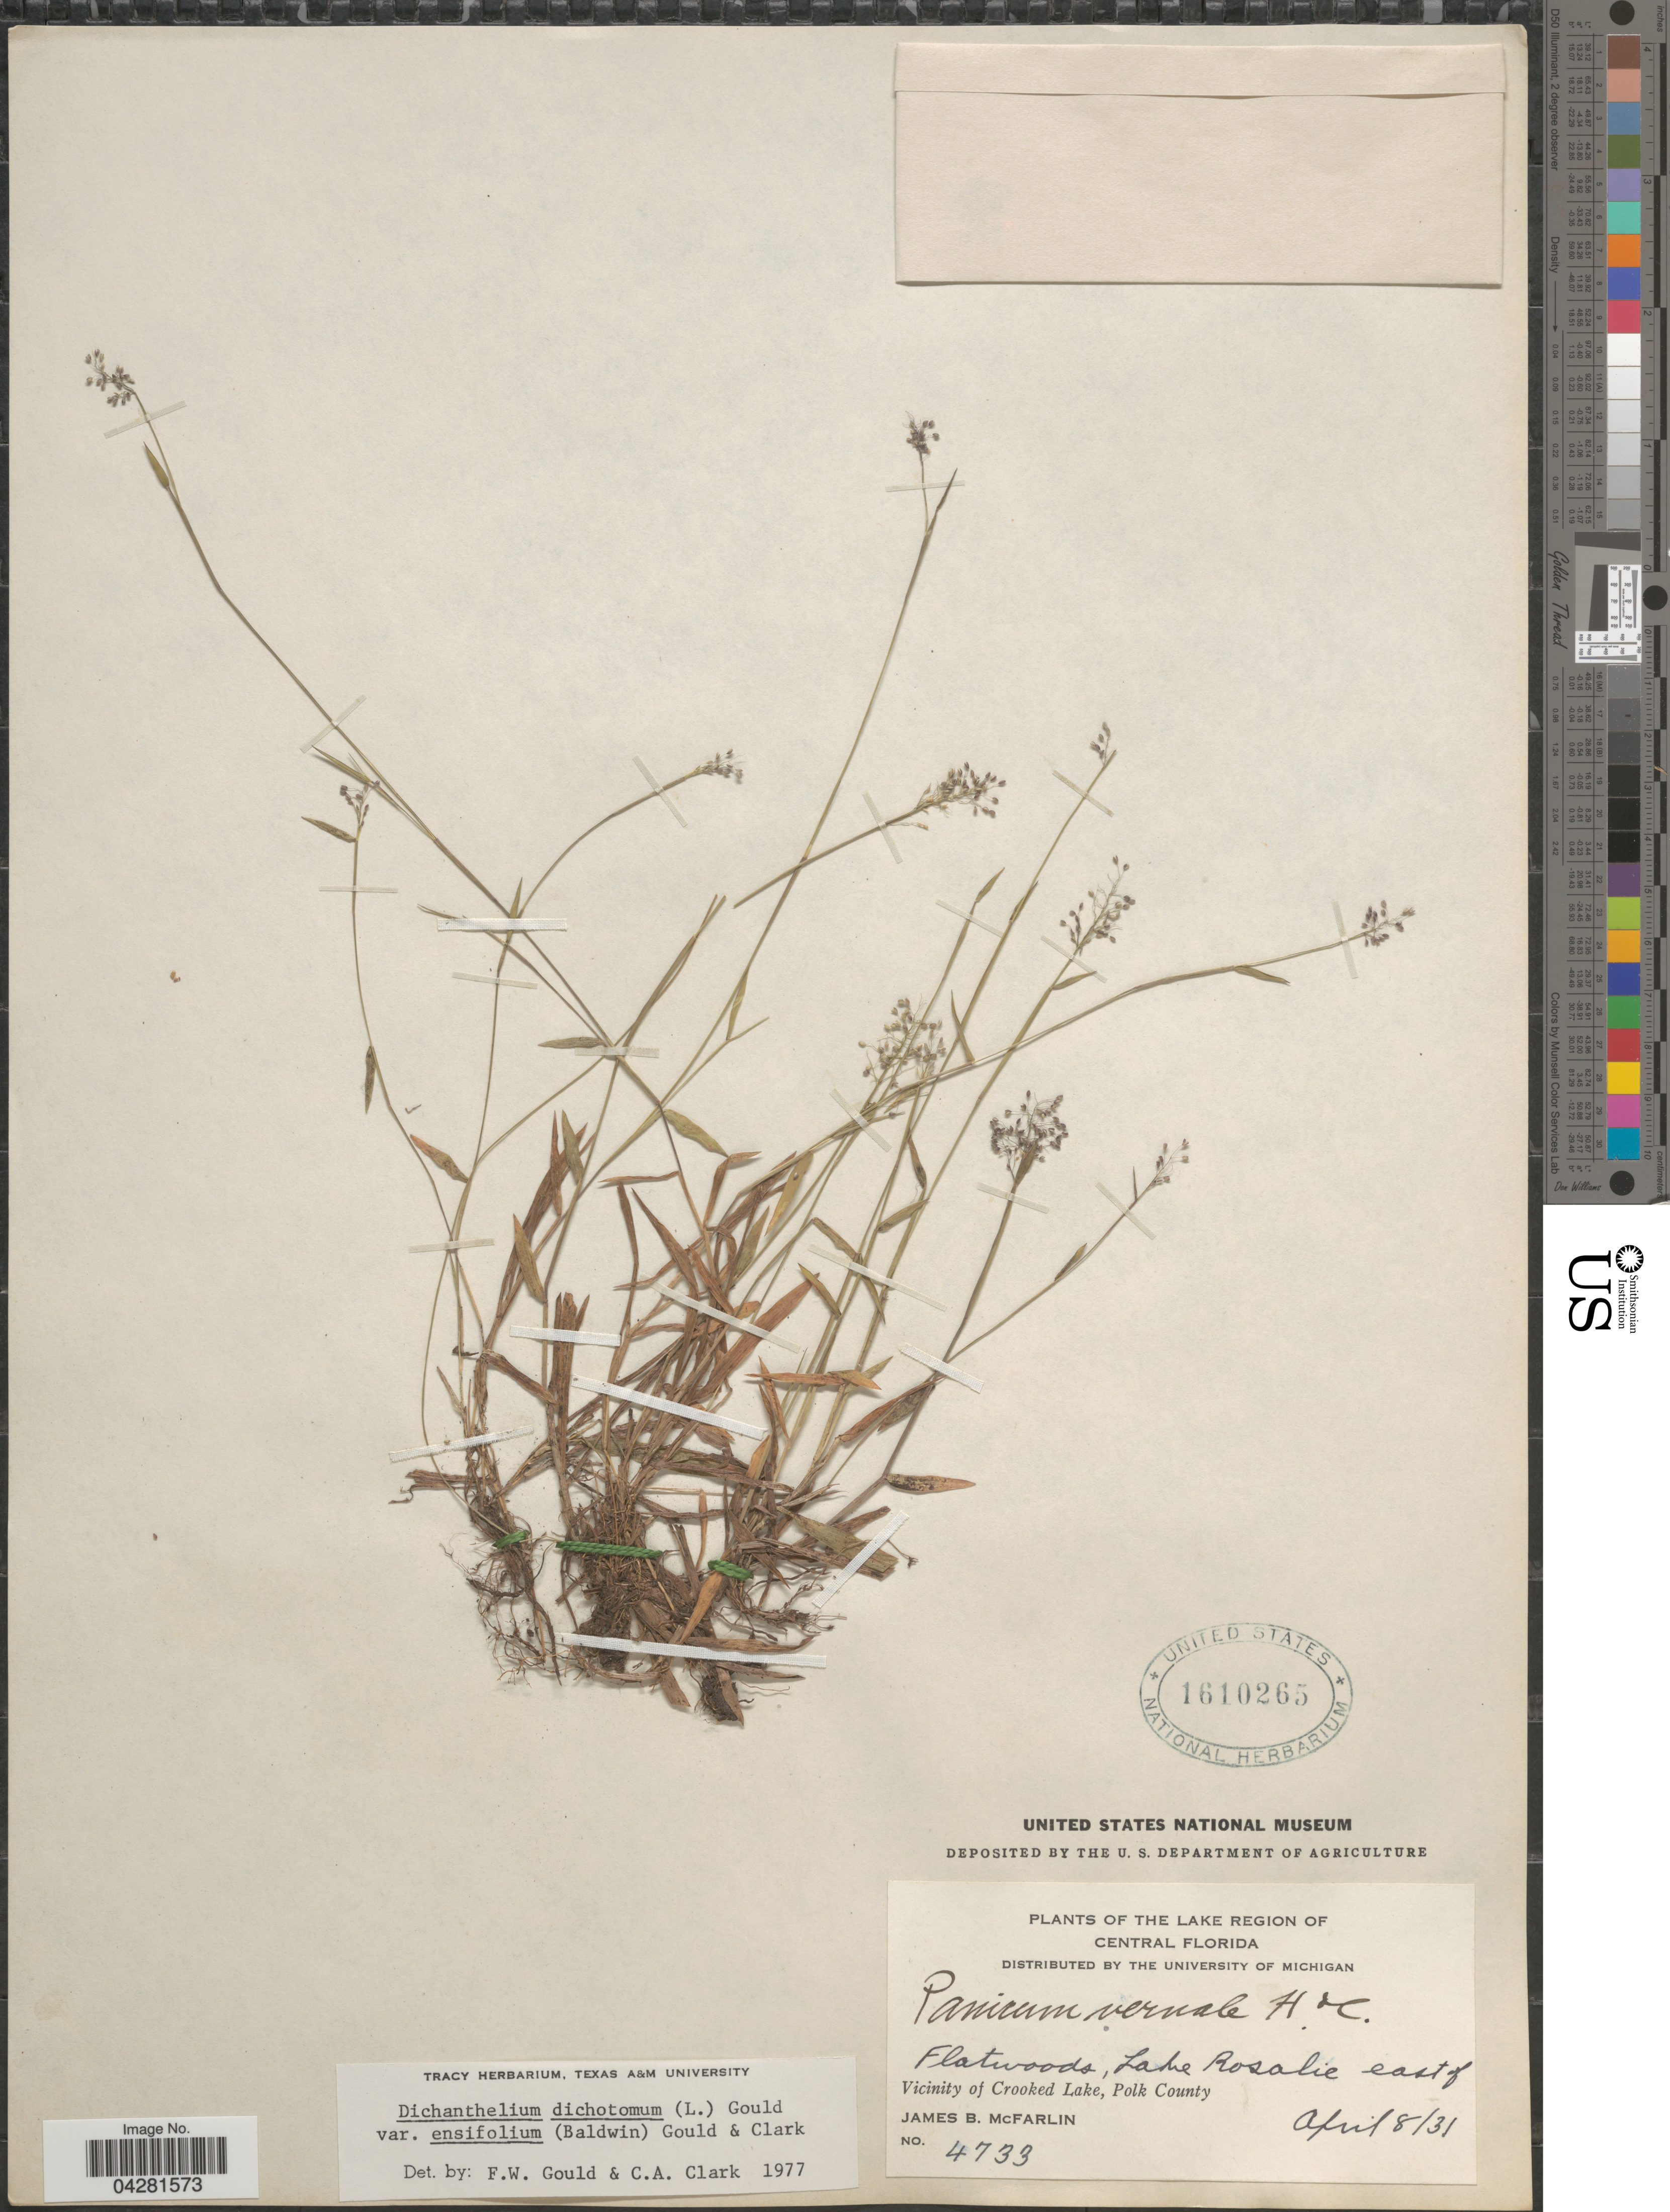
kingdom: Plantae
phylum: Tracheophyta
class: Liliopsida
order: Poales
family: Poaceae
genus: Dichanthelium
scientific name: Dichanthelium ensifolium var. ensifolium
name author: (Baldwin ex Elliot) Gould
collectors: J. McFarlin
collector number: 4733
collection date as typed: Transcribed d/m/y: 8/4/31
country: United States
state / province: Florida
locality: The Lake Region of Central Florida. Flatwoods, Lake Rosalie east of Vicinity of Crooked Lake, Polk County.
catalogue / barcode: US 1610265